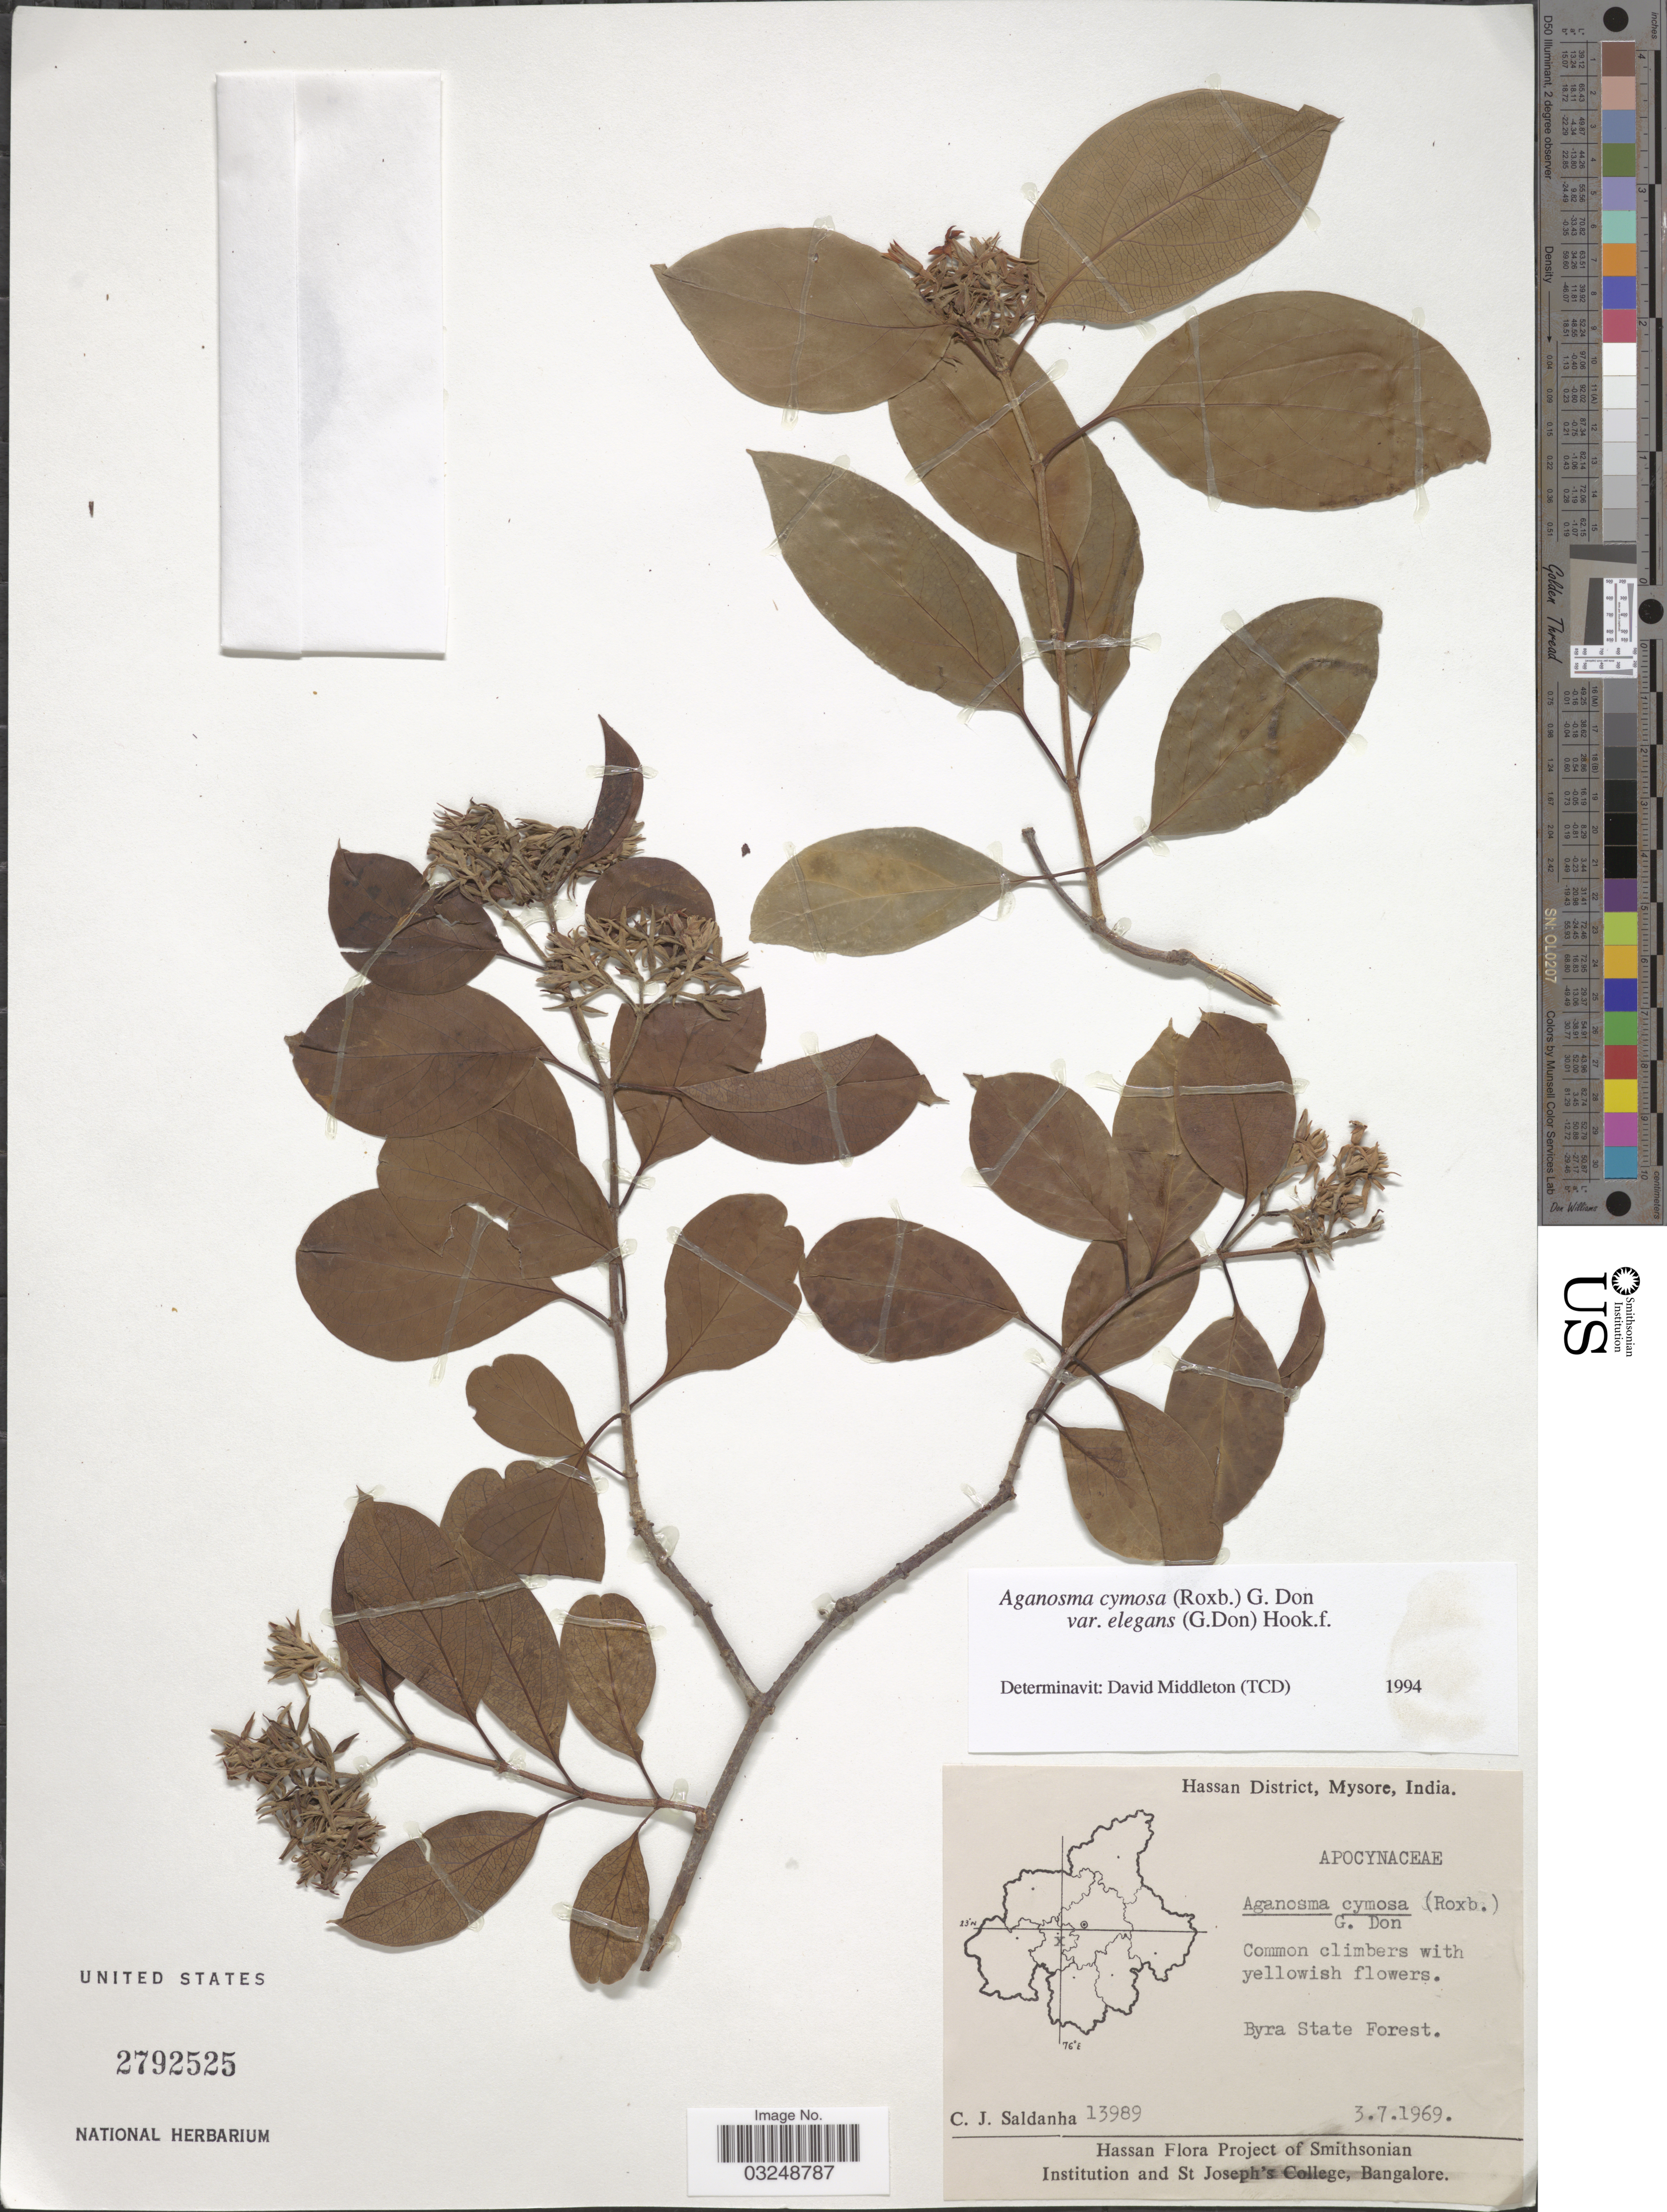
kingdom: Plantae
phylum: Tracheophyta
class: Magnoliopsida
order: Gentianales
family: Apocynaceae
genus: Aganosma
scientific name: Aganosma cymosa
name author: (Roxb.) G. Don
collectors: C. J. Saldanha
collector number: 13989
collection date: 1969-07-03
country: India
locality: Hassan District, Mysore, Byra State Forest.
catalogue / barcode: US 2972525